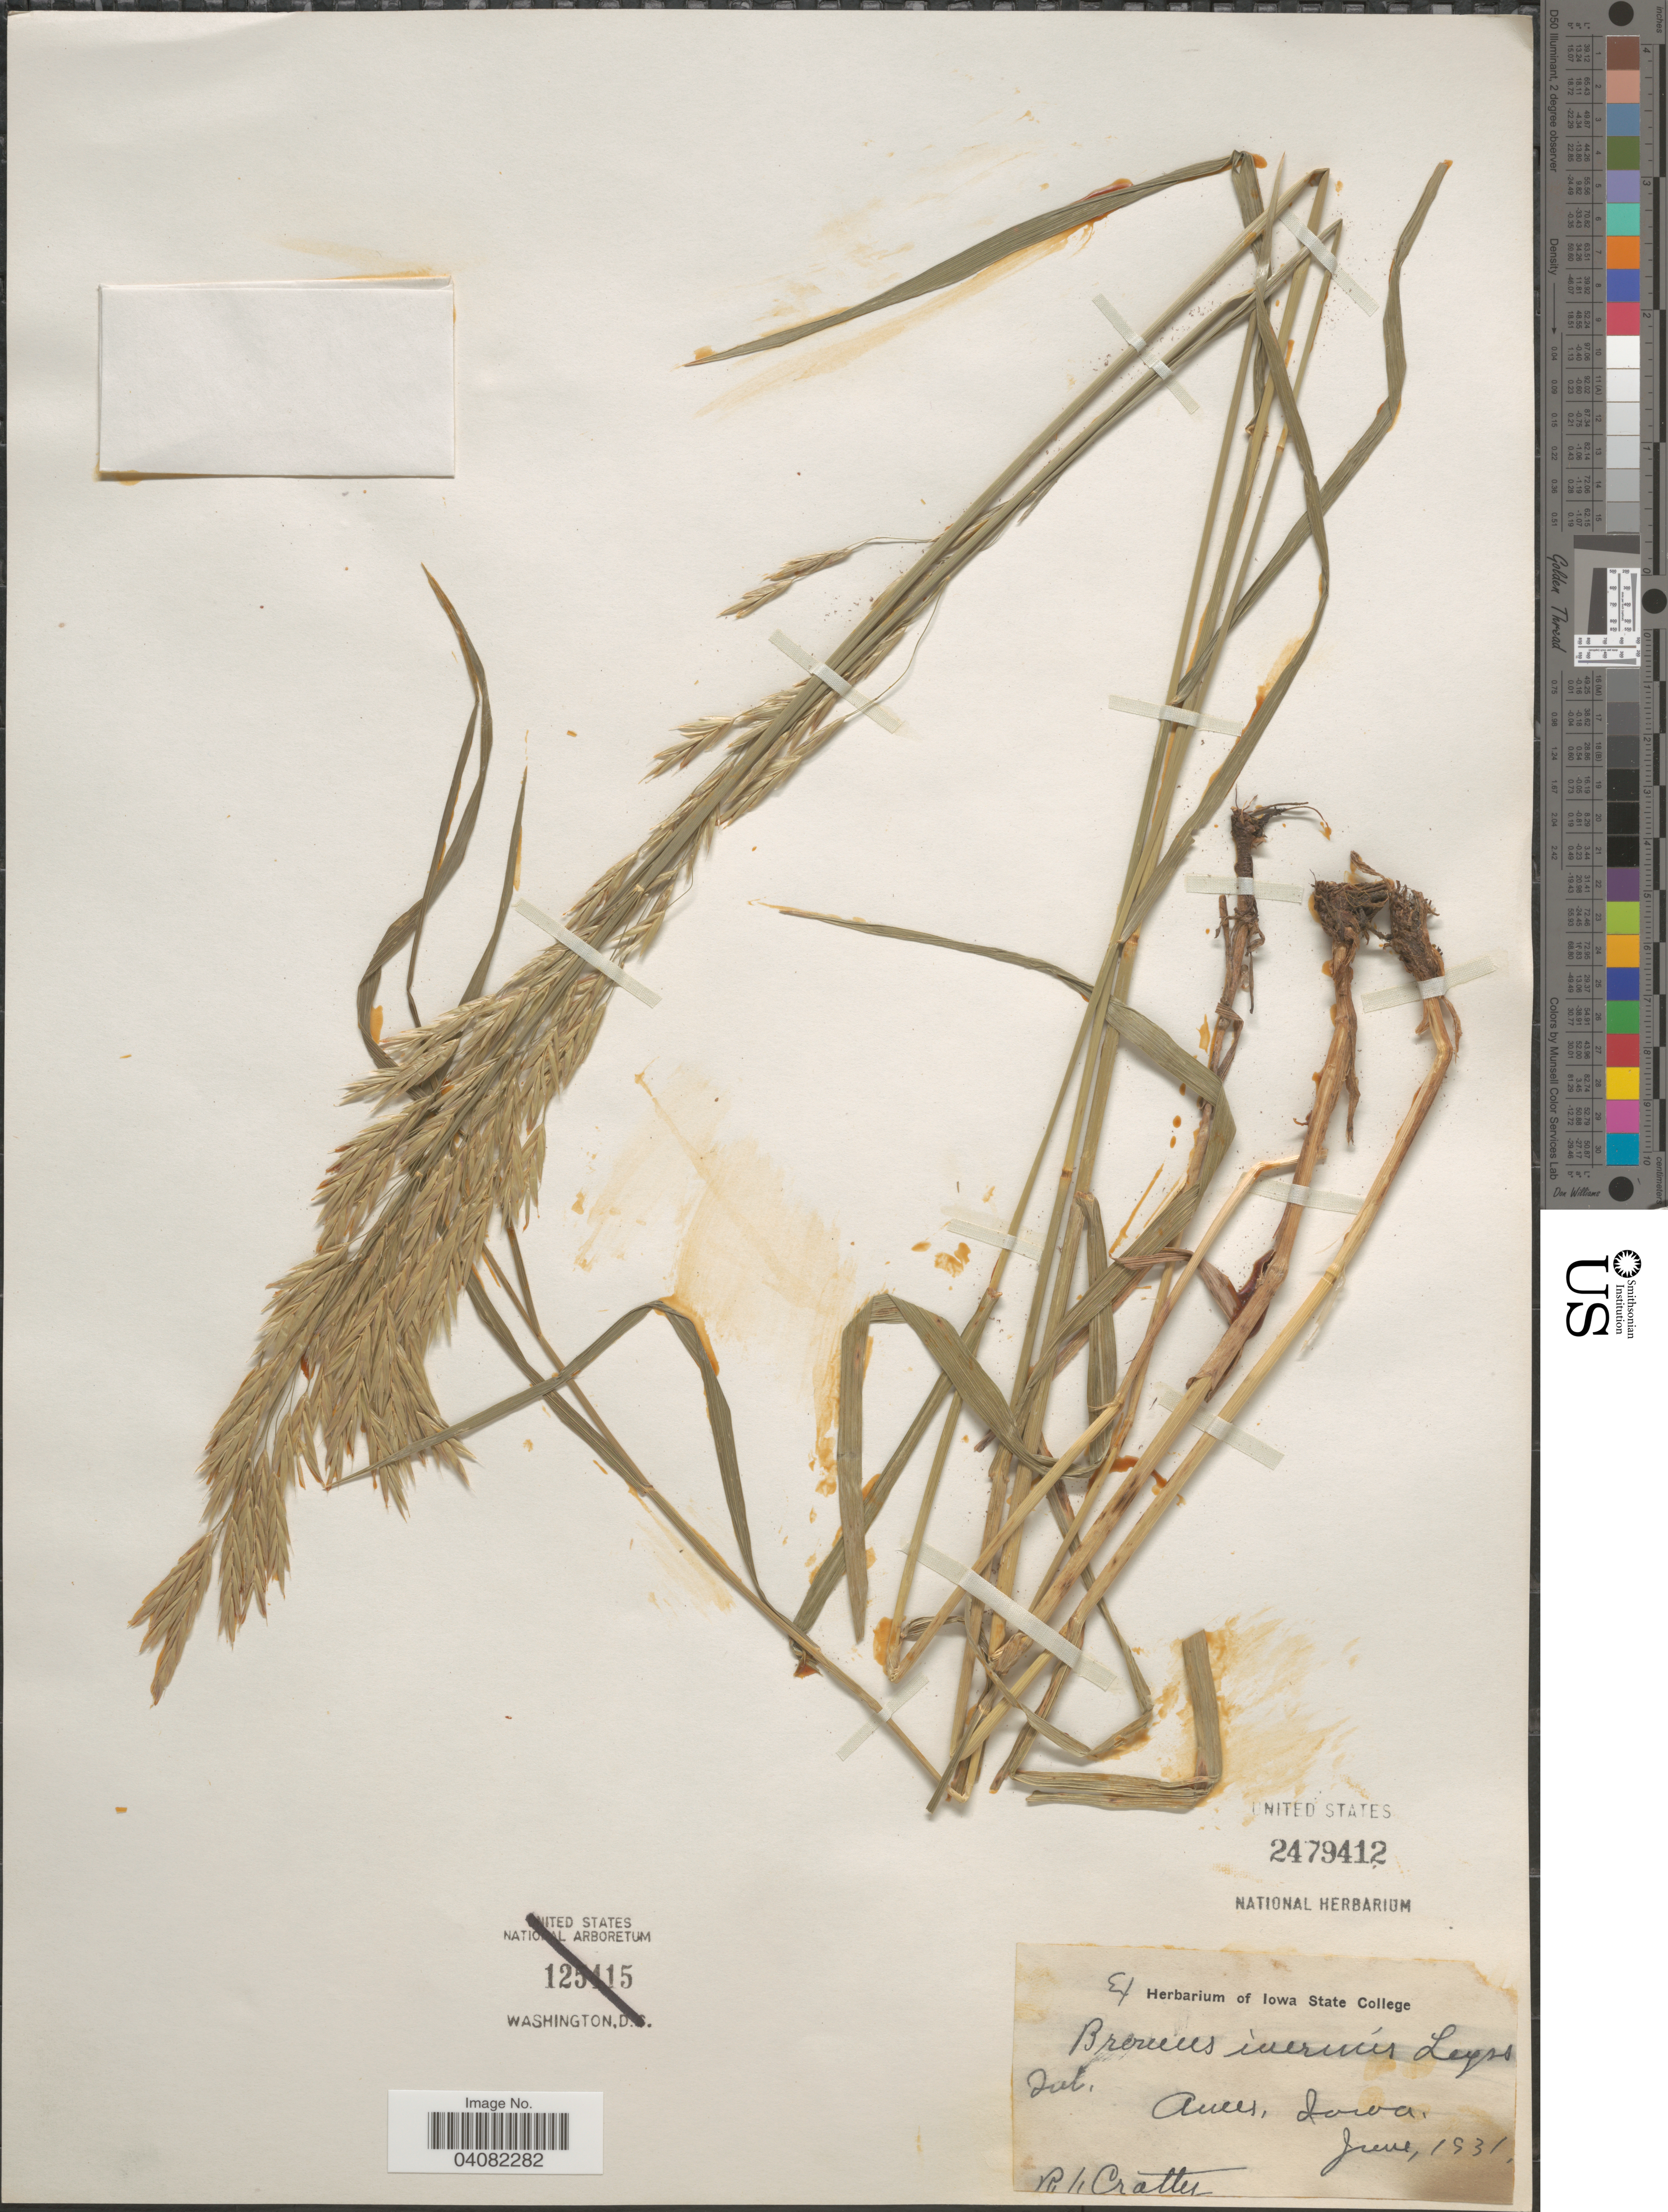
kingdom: Plantae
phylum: Tracheophyta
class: Liliopsida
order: Poales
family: Poaceae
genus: Bromus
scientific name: Bromus inermis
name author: Leyss.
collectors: R. Cratty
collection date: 1931-06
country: United States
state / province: Iowa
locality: Ames.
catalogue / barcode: US 2479412